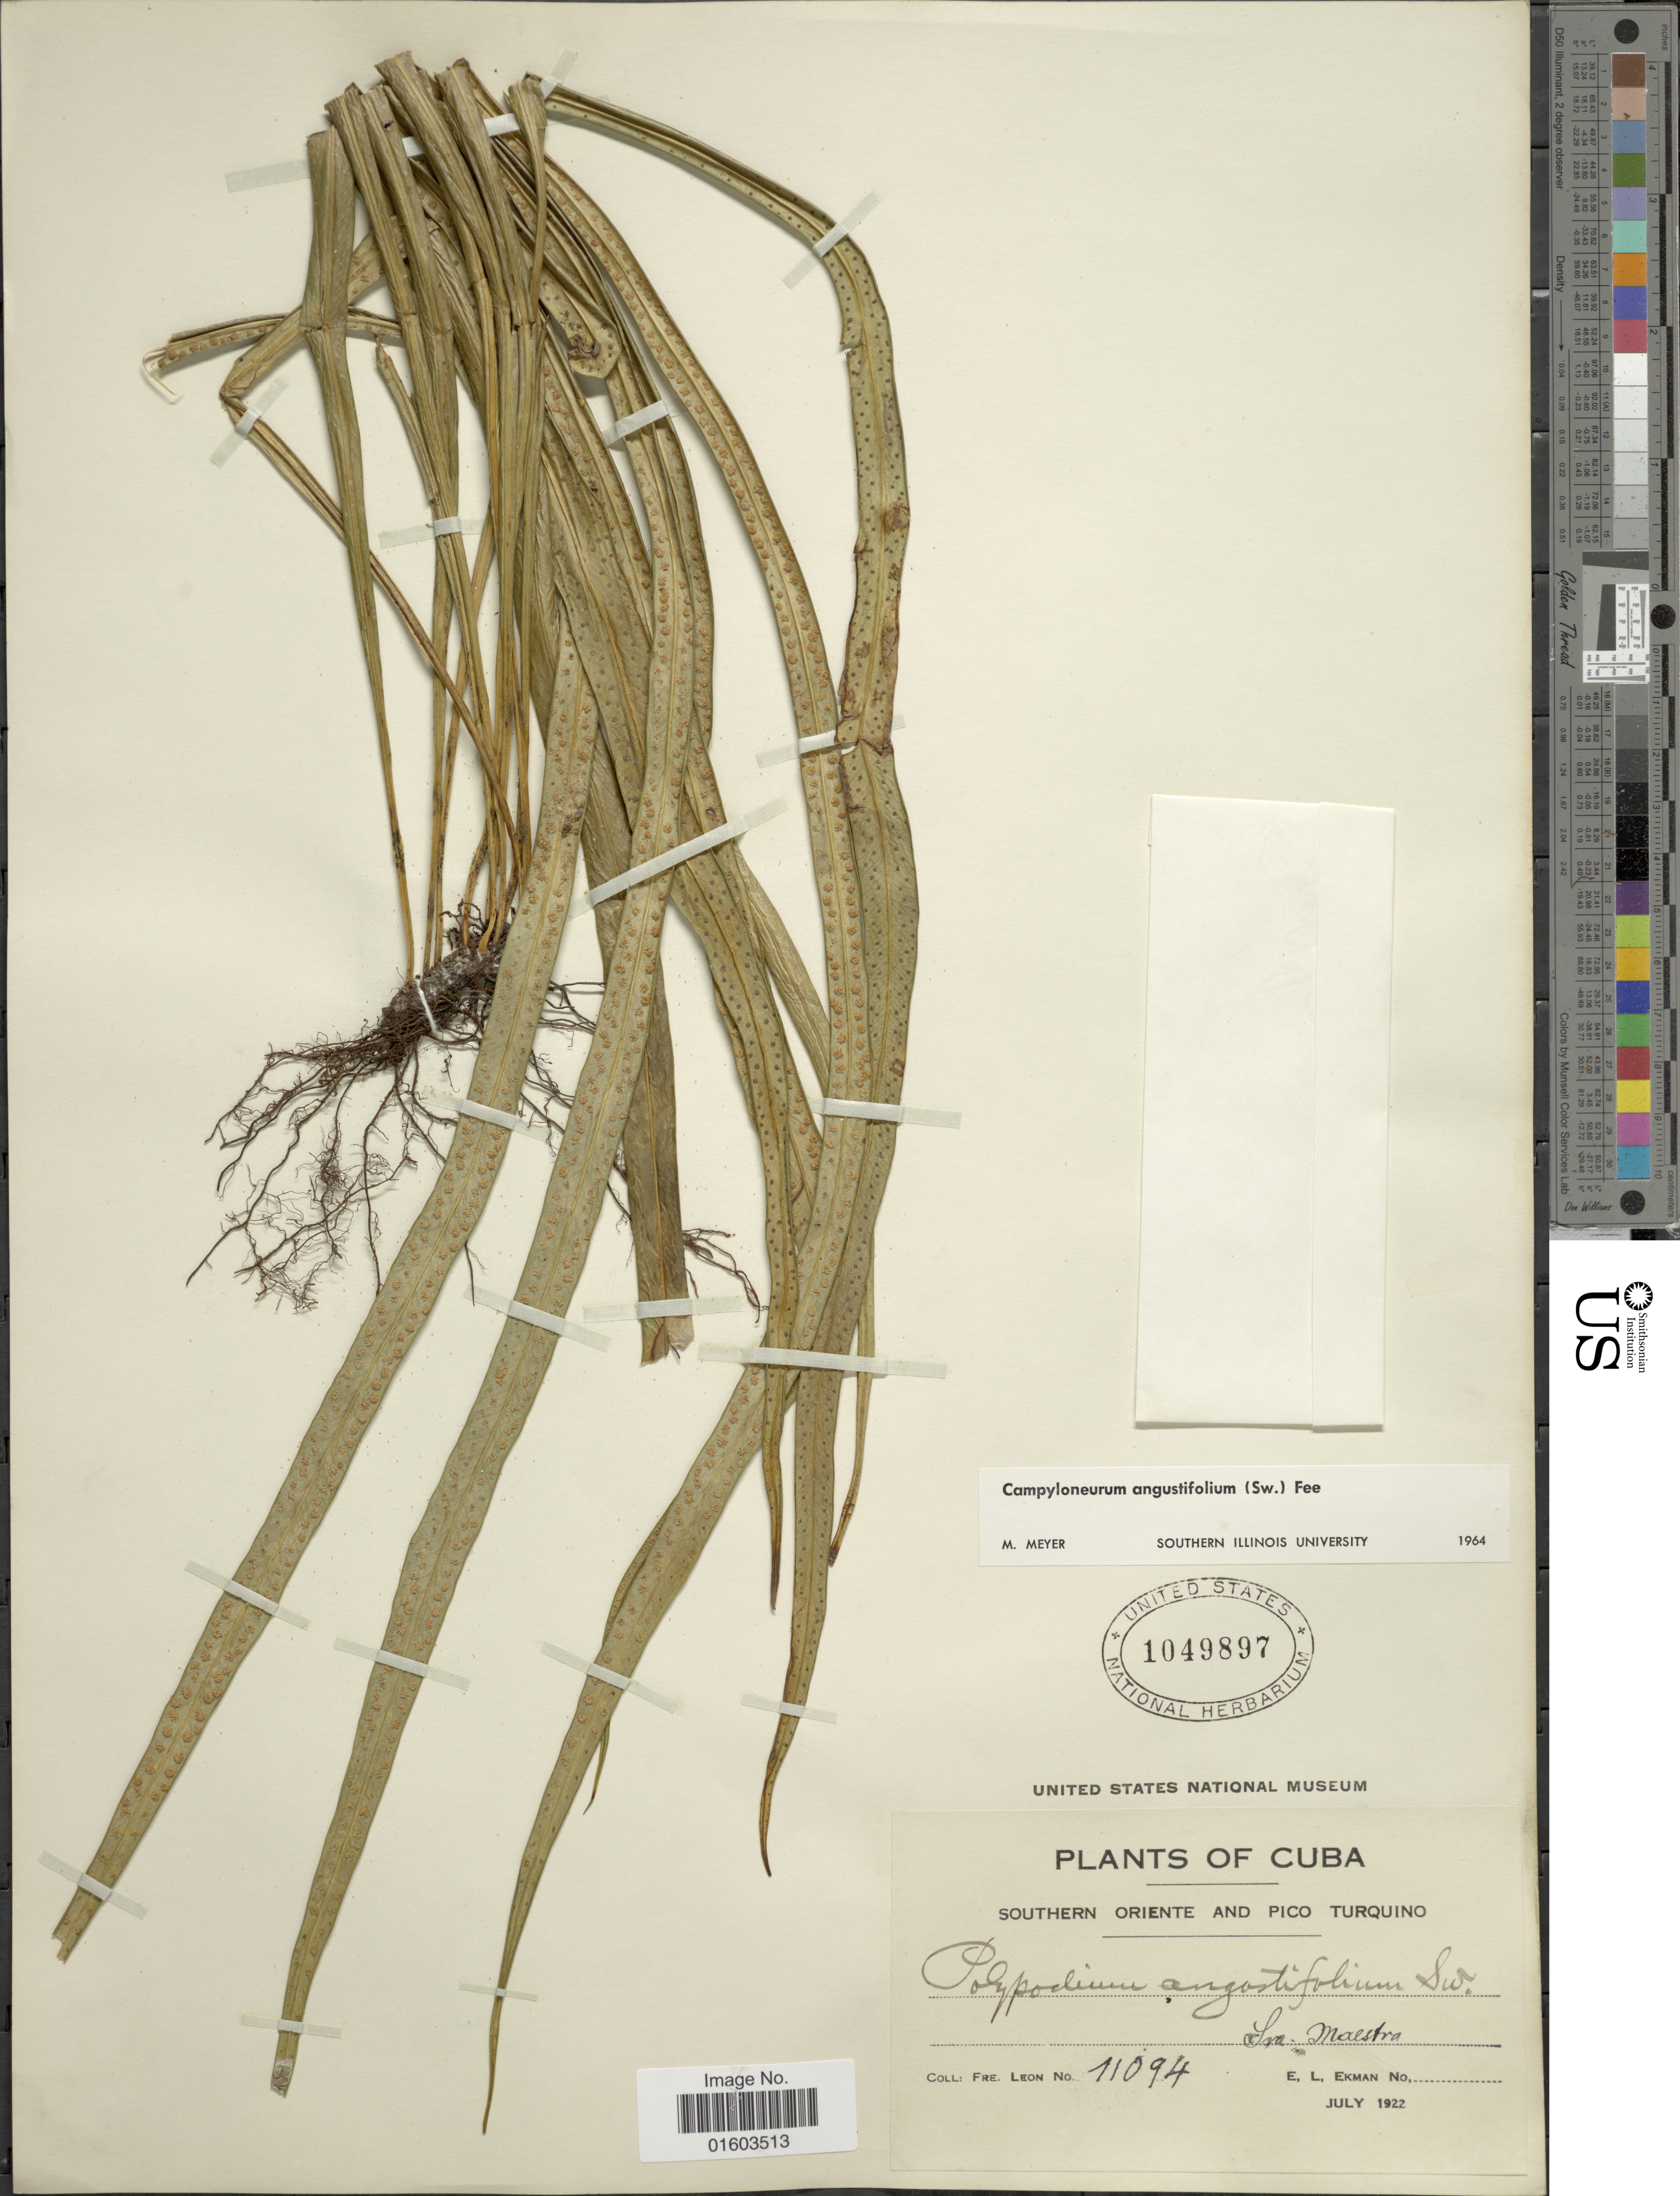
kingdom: Plantae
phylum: Tracheophyta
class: Polypodiopsida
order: Polypodiales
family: Polypodiaceae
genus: Campyloneurum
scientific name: Campyloneurum angustifolium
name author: (Sw.) Fée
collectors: Bro. León & E. L. Ekman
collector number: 11094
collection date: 1922-07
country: Cuba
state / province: Oriente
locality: Southern Oriente and Pico Turquino. Sierra Maestra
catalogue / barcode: US 1049897